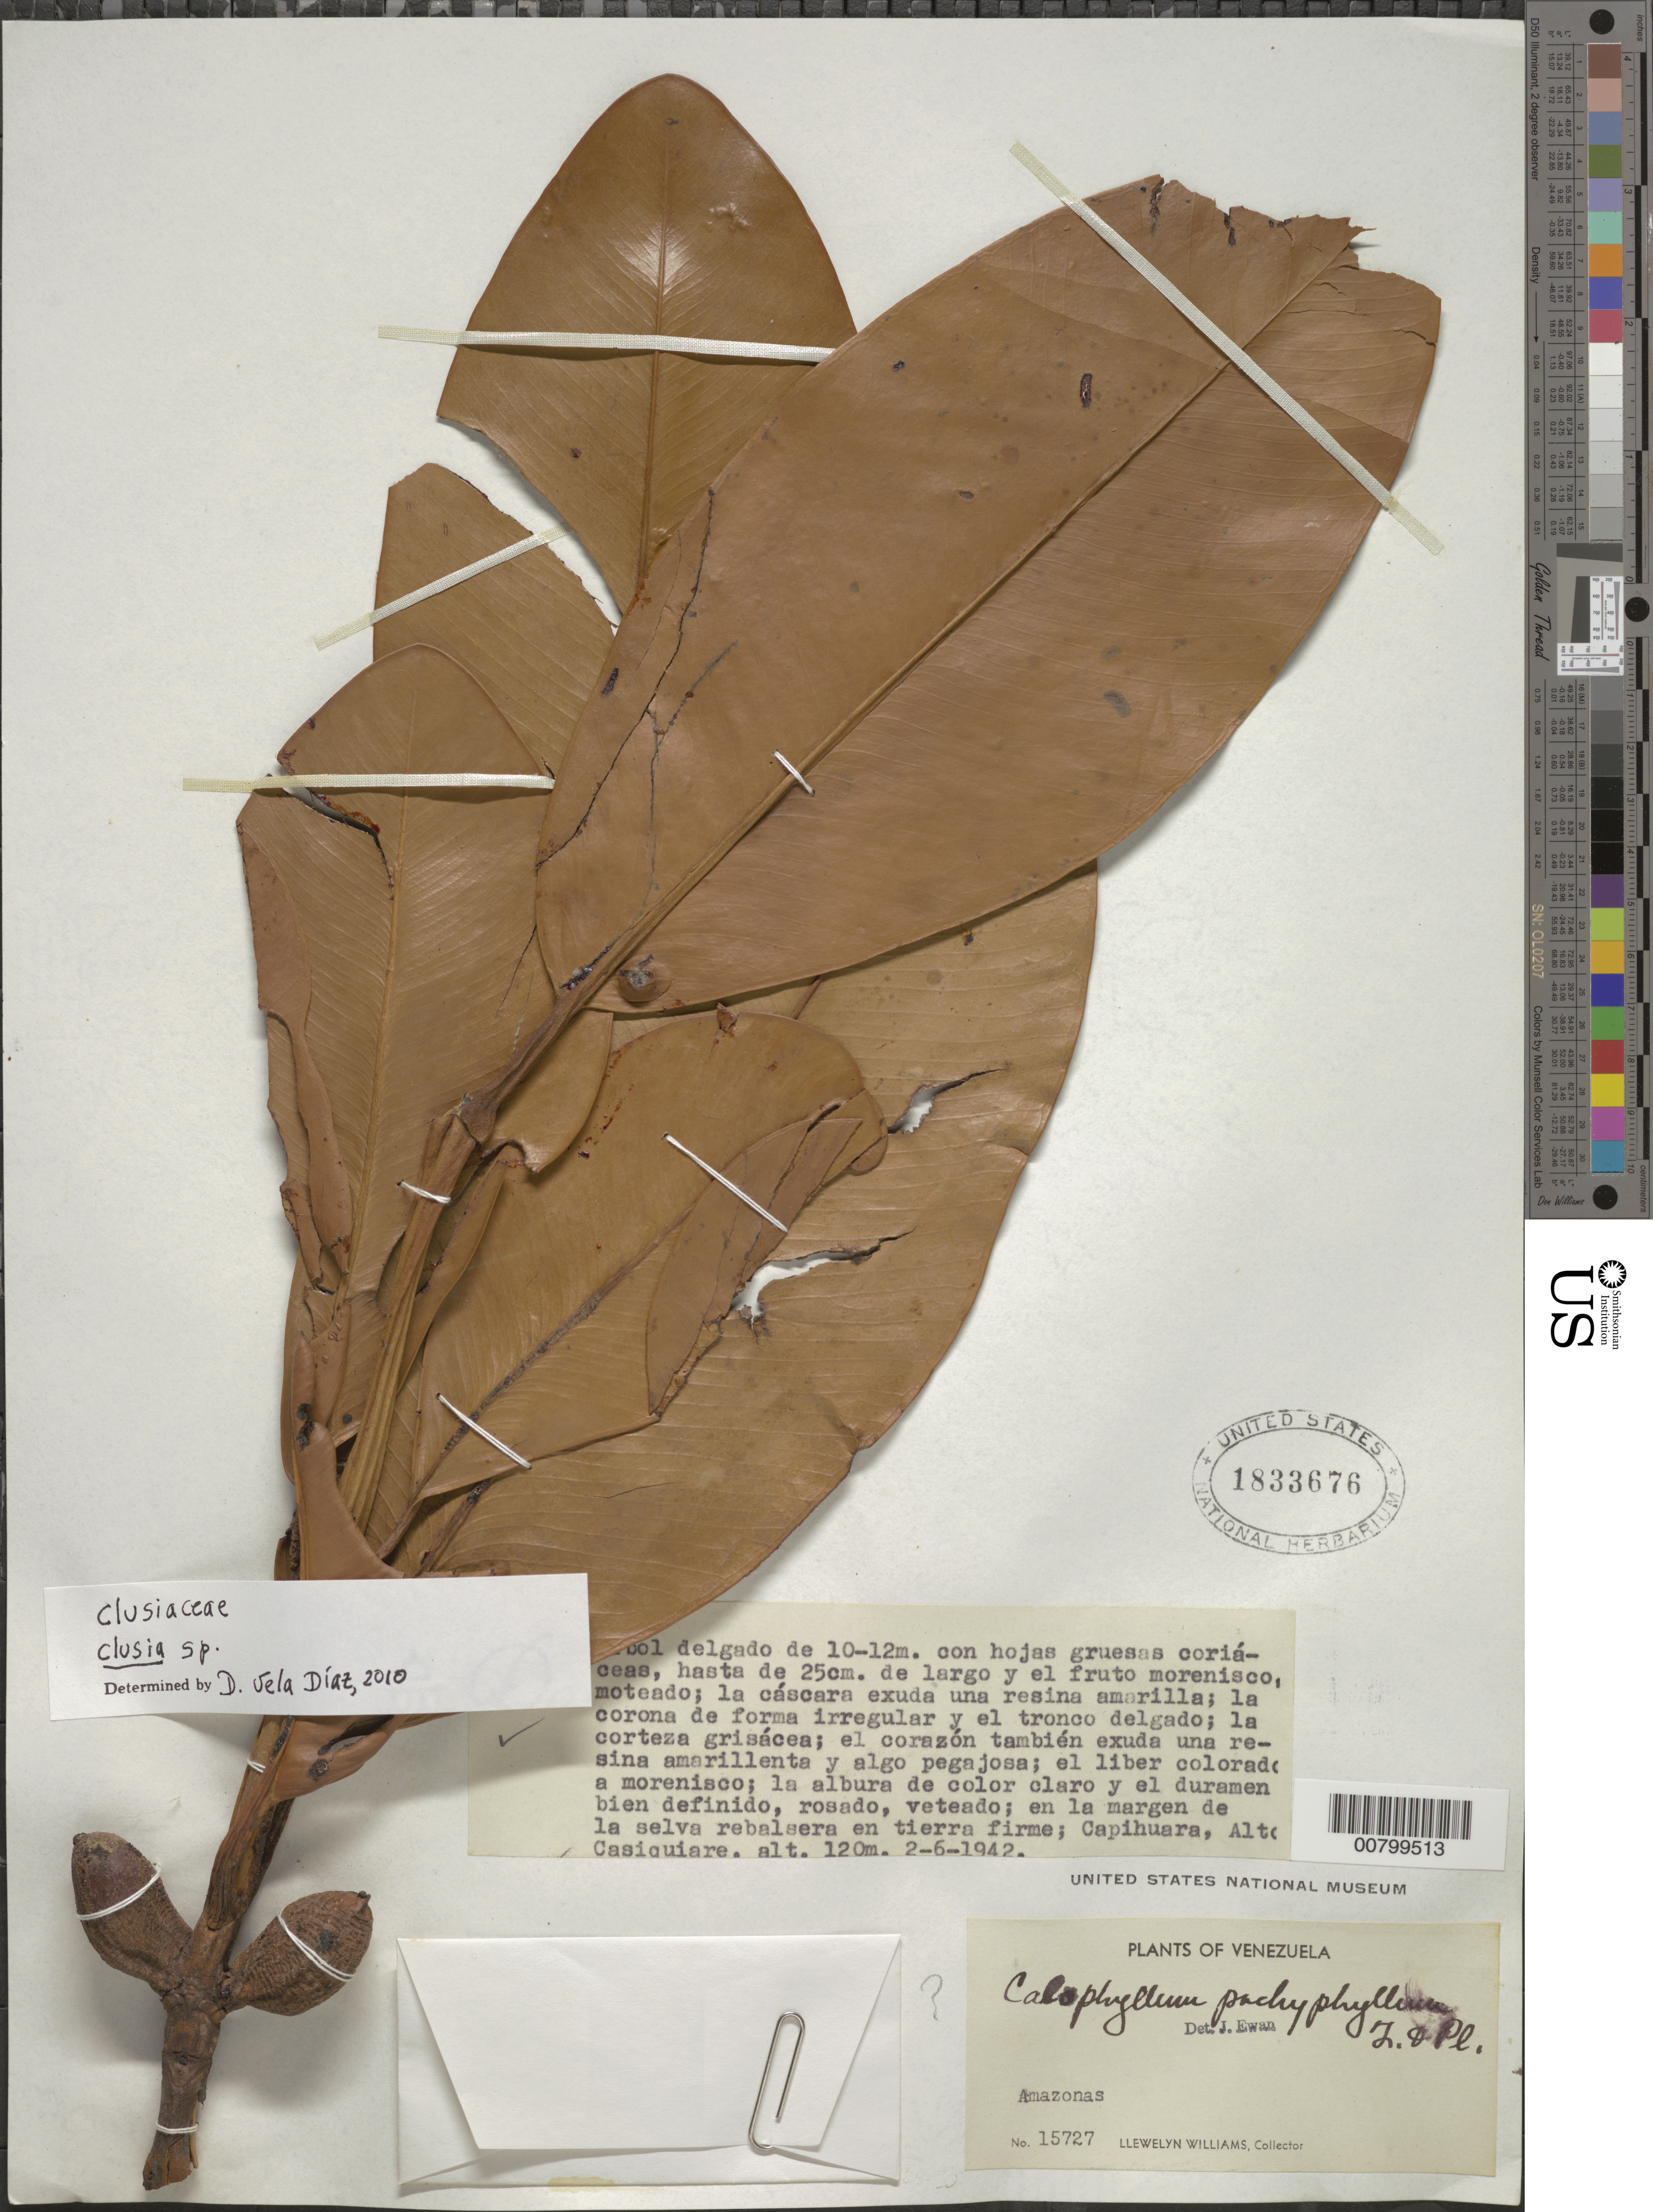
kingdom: Plantae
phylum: Tracheophyta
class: Magnoliopsida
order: Malpighiales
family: Clusiaceae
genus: Clusia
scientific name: Clusia sp.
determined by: Vela Díaz, D.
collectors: Ll. Williams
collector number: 15727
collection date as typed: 2-Jun-42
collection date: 1942-06-02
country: Venezuela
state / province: Amazonas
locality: Capihuara, Alto Casiquiare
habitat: Selva rebalsera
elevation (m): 120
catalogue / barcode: US 1833676